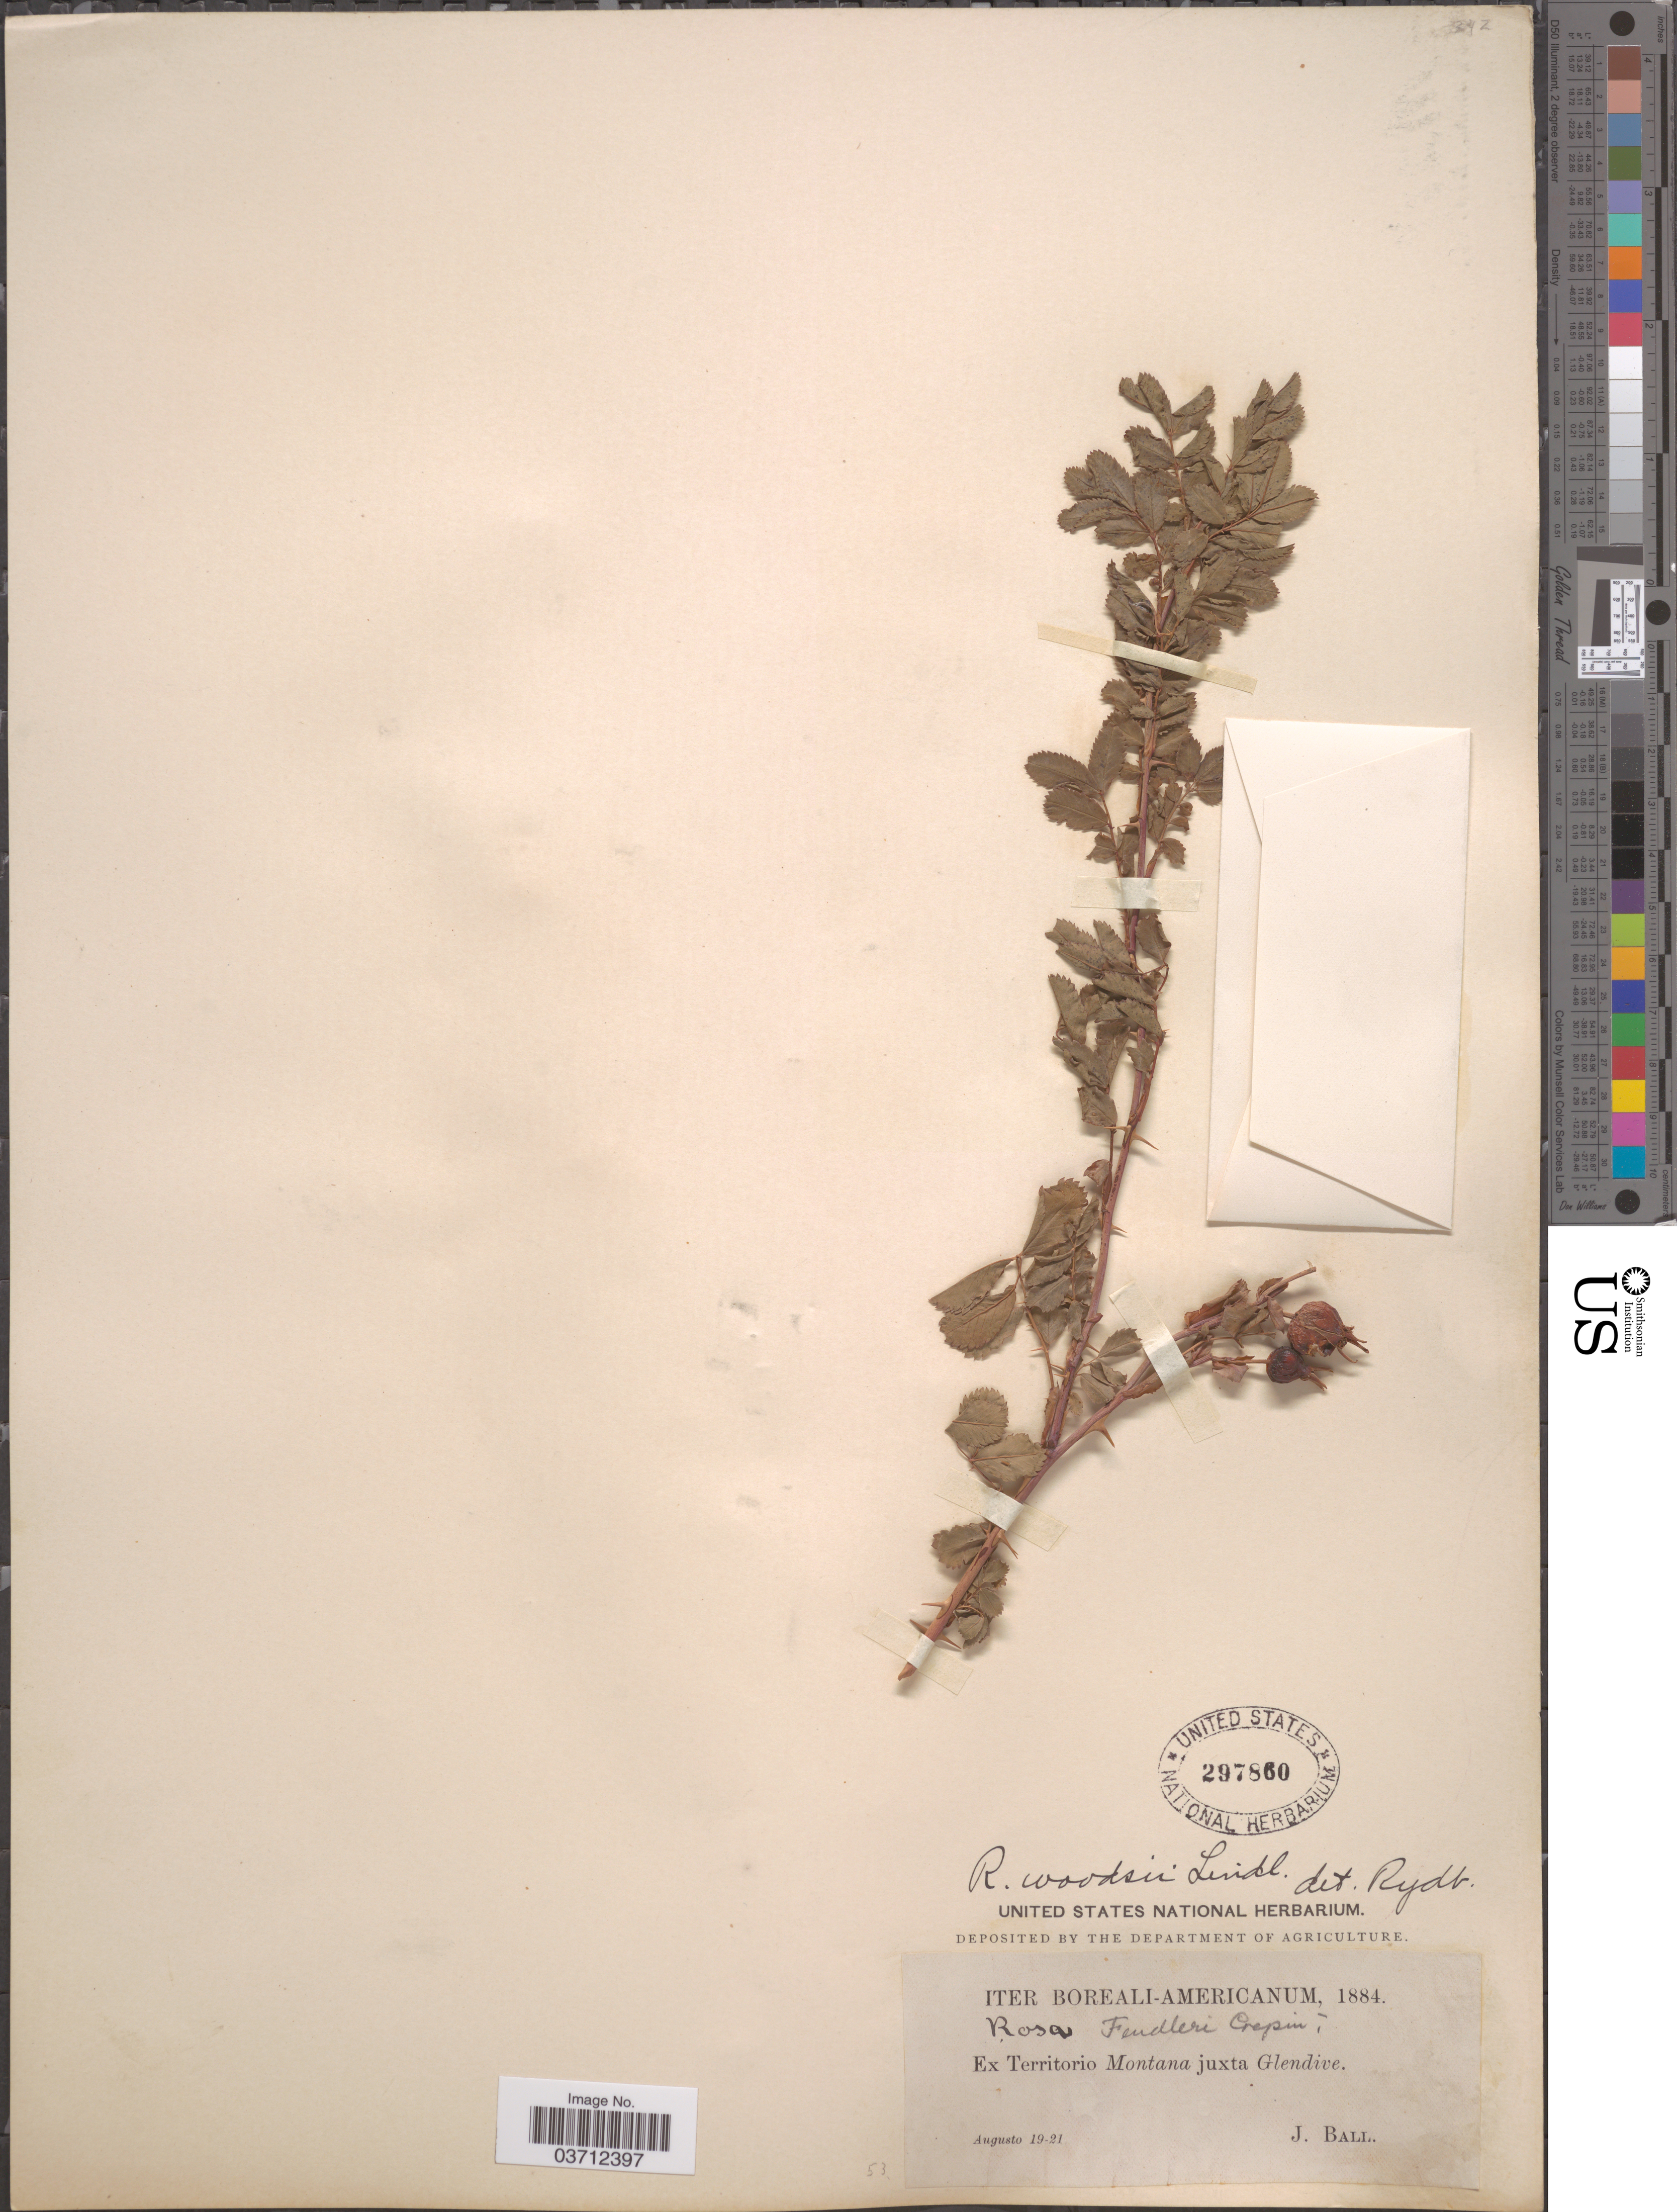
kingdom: Plantae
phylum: Tracheophyta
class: Magnoliopsida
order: Rosales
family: Rosaceae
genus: Rosa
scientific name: Rosa woodsii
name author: Lindl.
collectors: J. Ball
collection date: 1884-08-19/1884-08-21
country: United States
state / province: Montana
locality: Iter Boreali-Americanum. Ex Territorio Montana juxta Glendive.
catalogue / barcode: US 297860